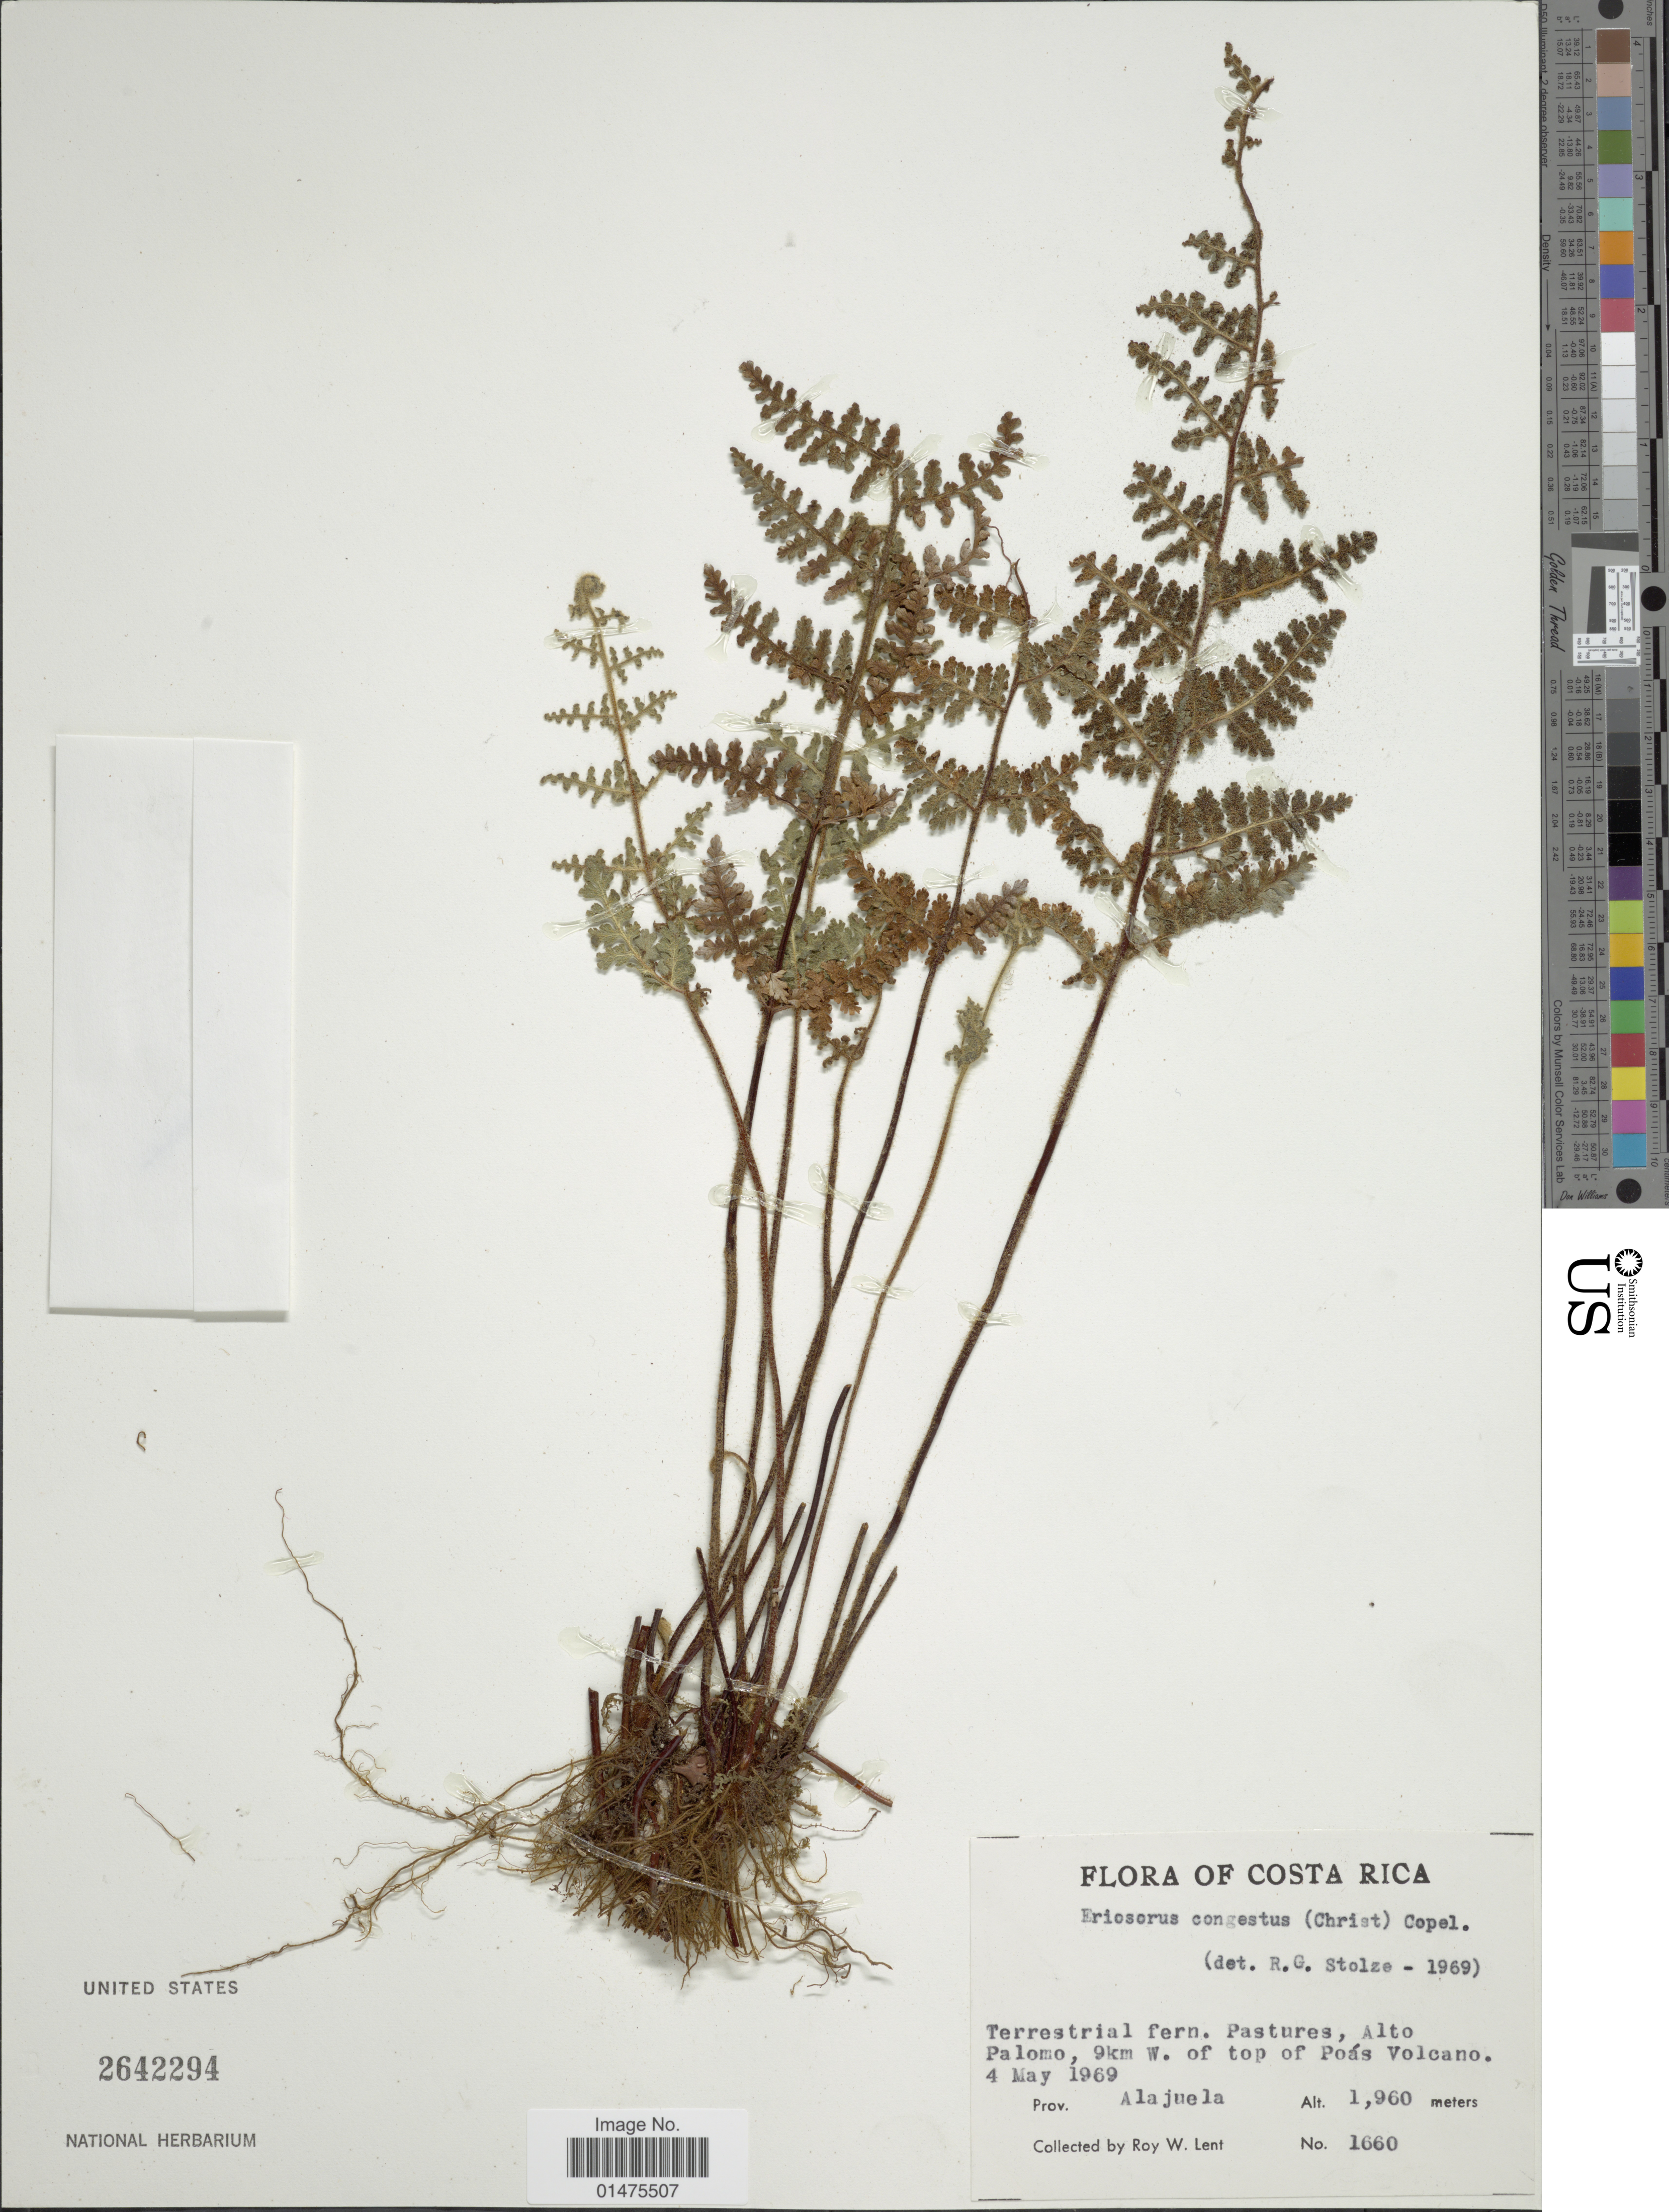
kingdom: Plantae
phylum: Tracheophyta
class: Polypodiopsida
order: Polypodiales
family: Pteridaceae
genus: Jamesonia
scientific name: Jamesonia congesta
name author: (Christ) Christenh.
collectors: R. W. Lent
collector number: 1660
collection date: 1969-05-04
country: Costa Rica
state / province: Alajuela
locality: Alto Palomo, 9km W of top of Poás Volcano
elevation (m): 1960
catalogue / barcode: US 2642294